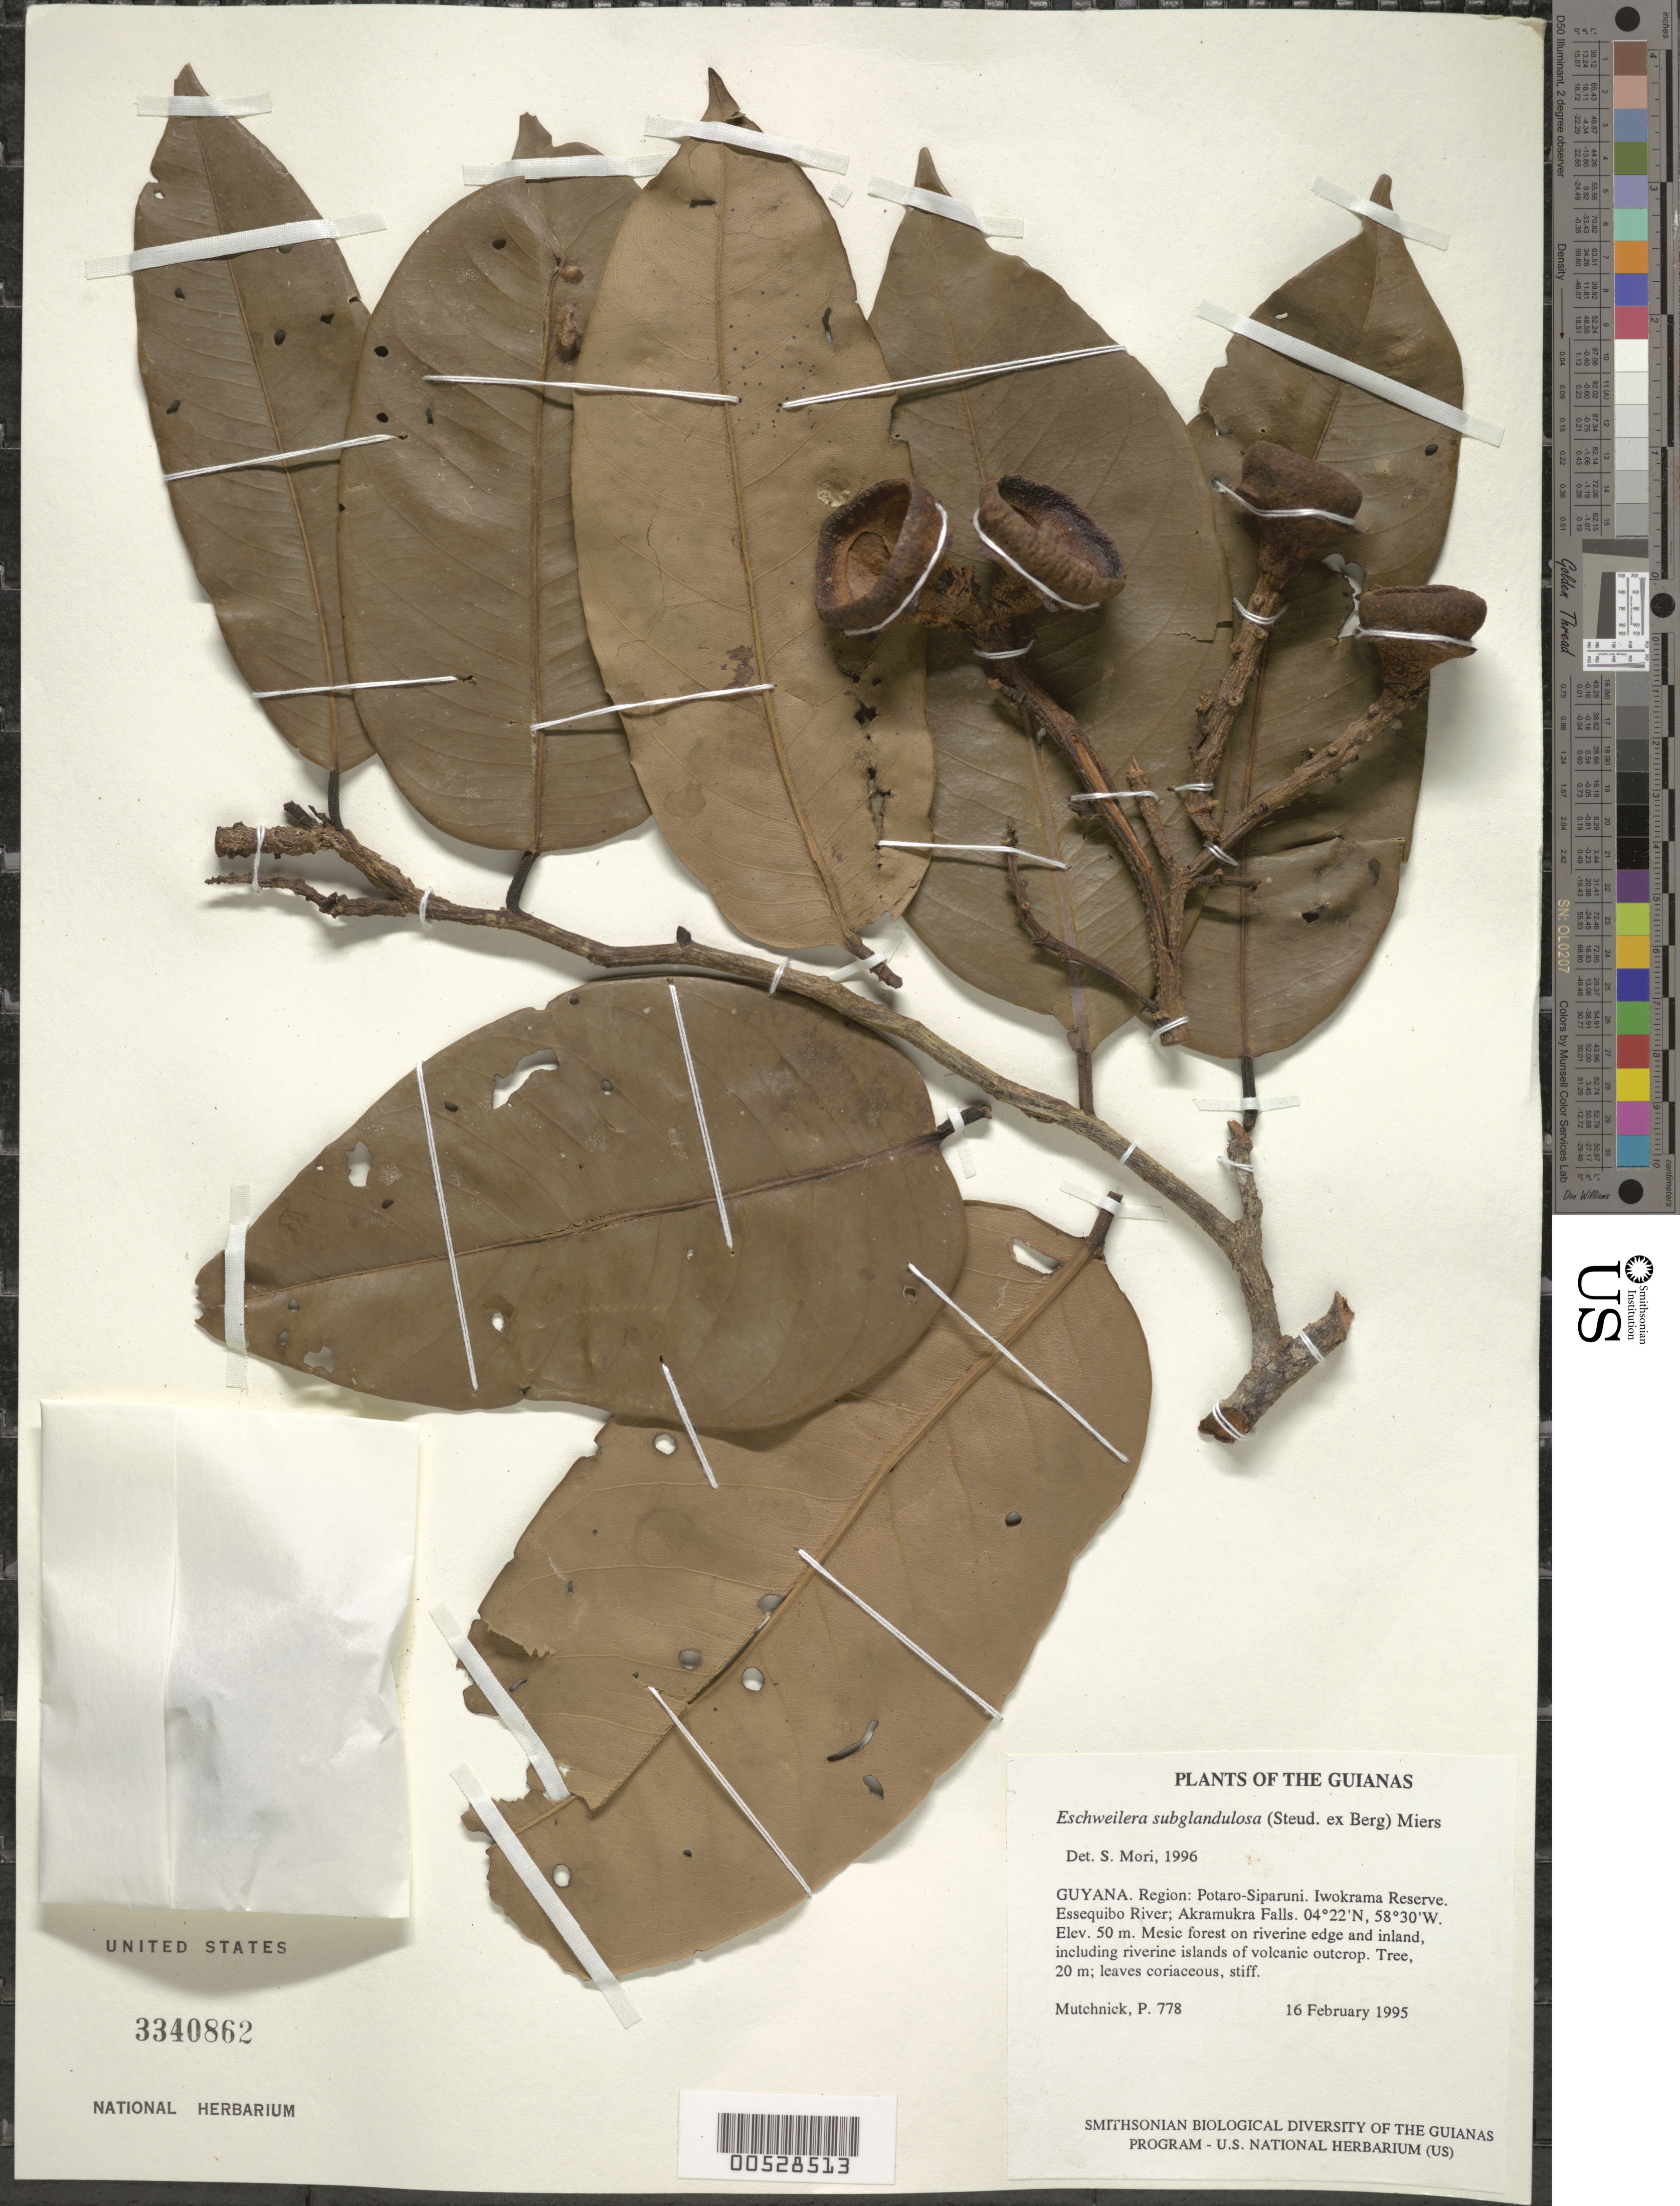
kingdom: Plantae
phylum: Tracheophyta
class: Magnoliopsida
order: Ericales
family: Lecythidaceae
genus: Eschweilera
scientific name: Eschweilera subglandulosa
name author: (Steud. ex Berg) Miers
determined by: Mori, Scott A.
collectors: P. Mutchnick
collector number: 778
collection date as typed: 16 February 1995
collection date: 1995-02-16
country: Guyana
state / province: Potaro-Siparuni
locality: Iwokrama Reserve. Essequibo River; Akramukra Falls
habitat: Mesic forest on riverine edge and inland, including riverine islands of volcanic outcrop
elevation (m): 50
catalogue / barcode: US 3340862